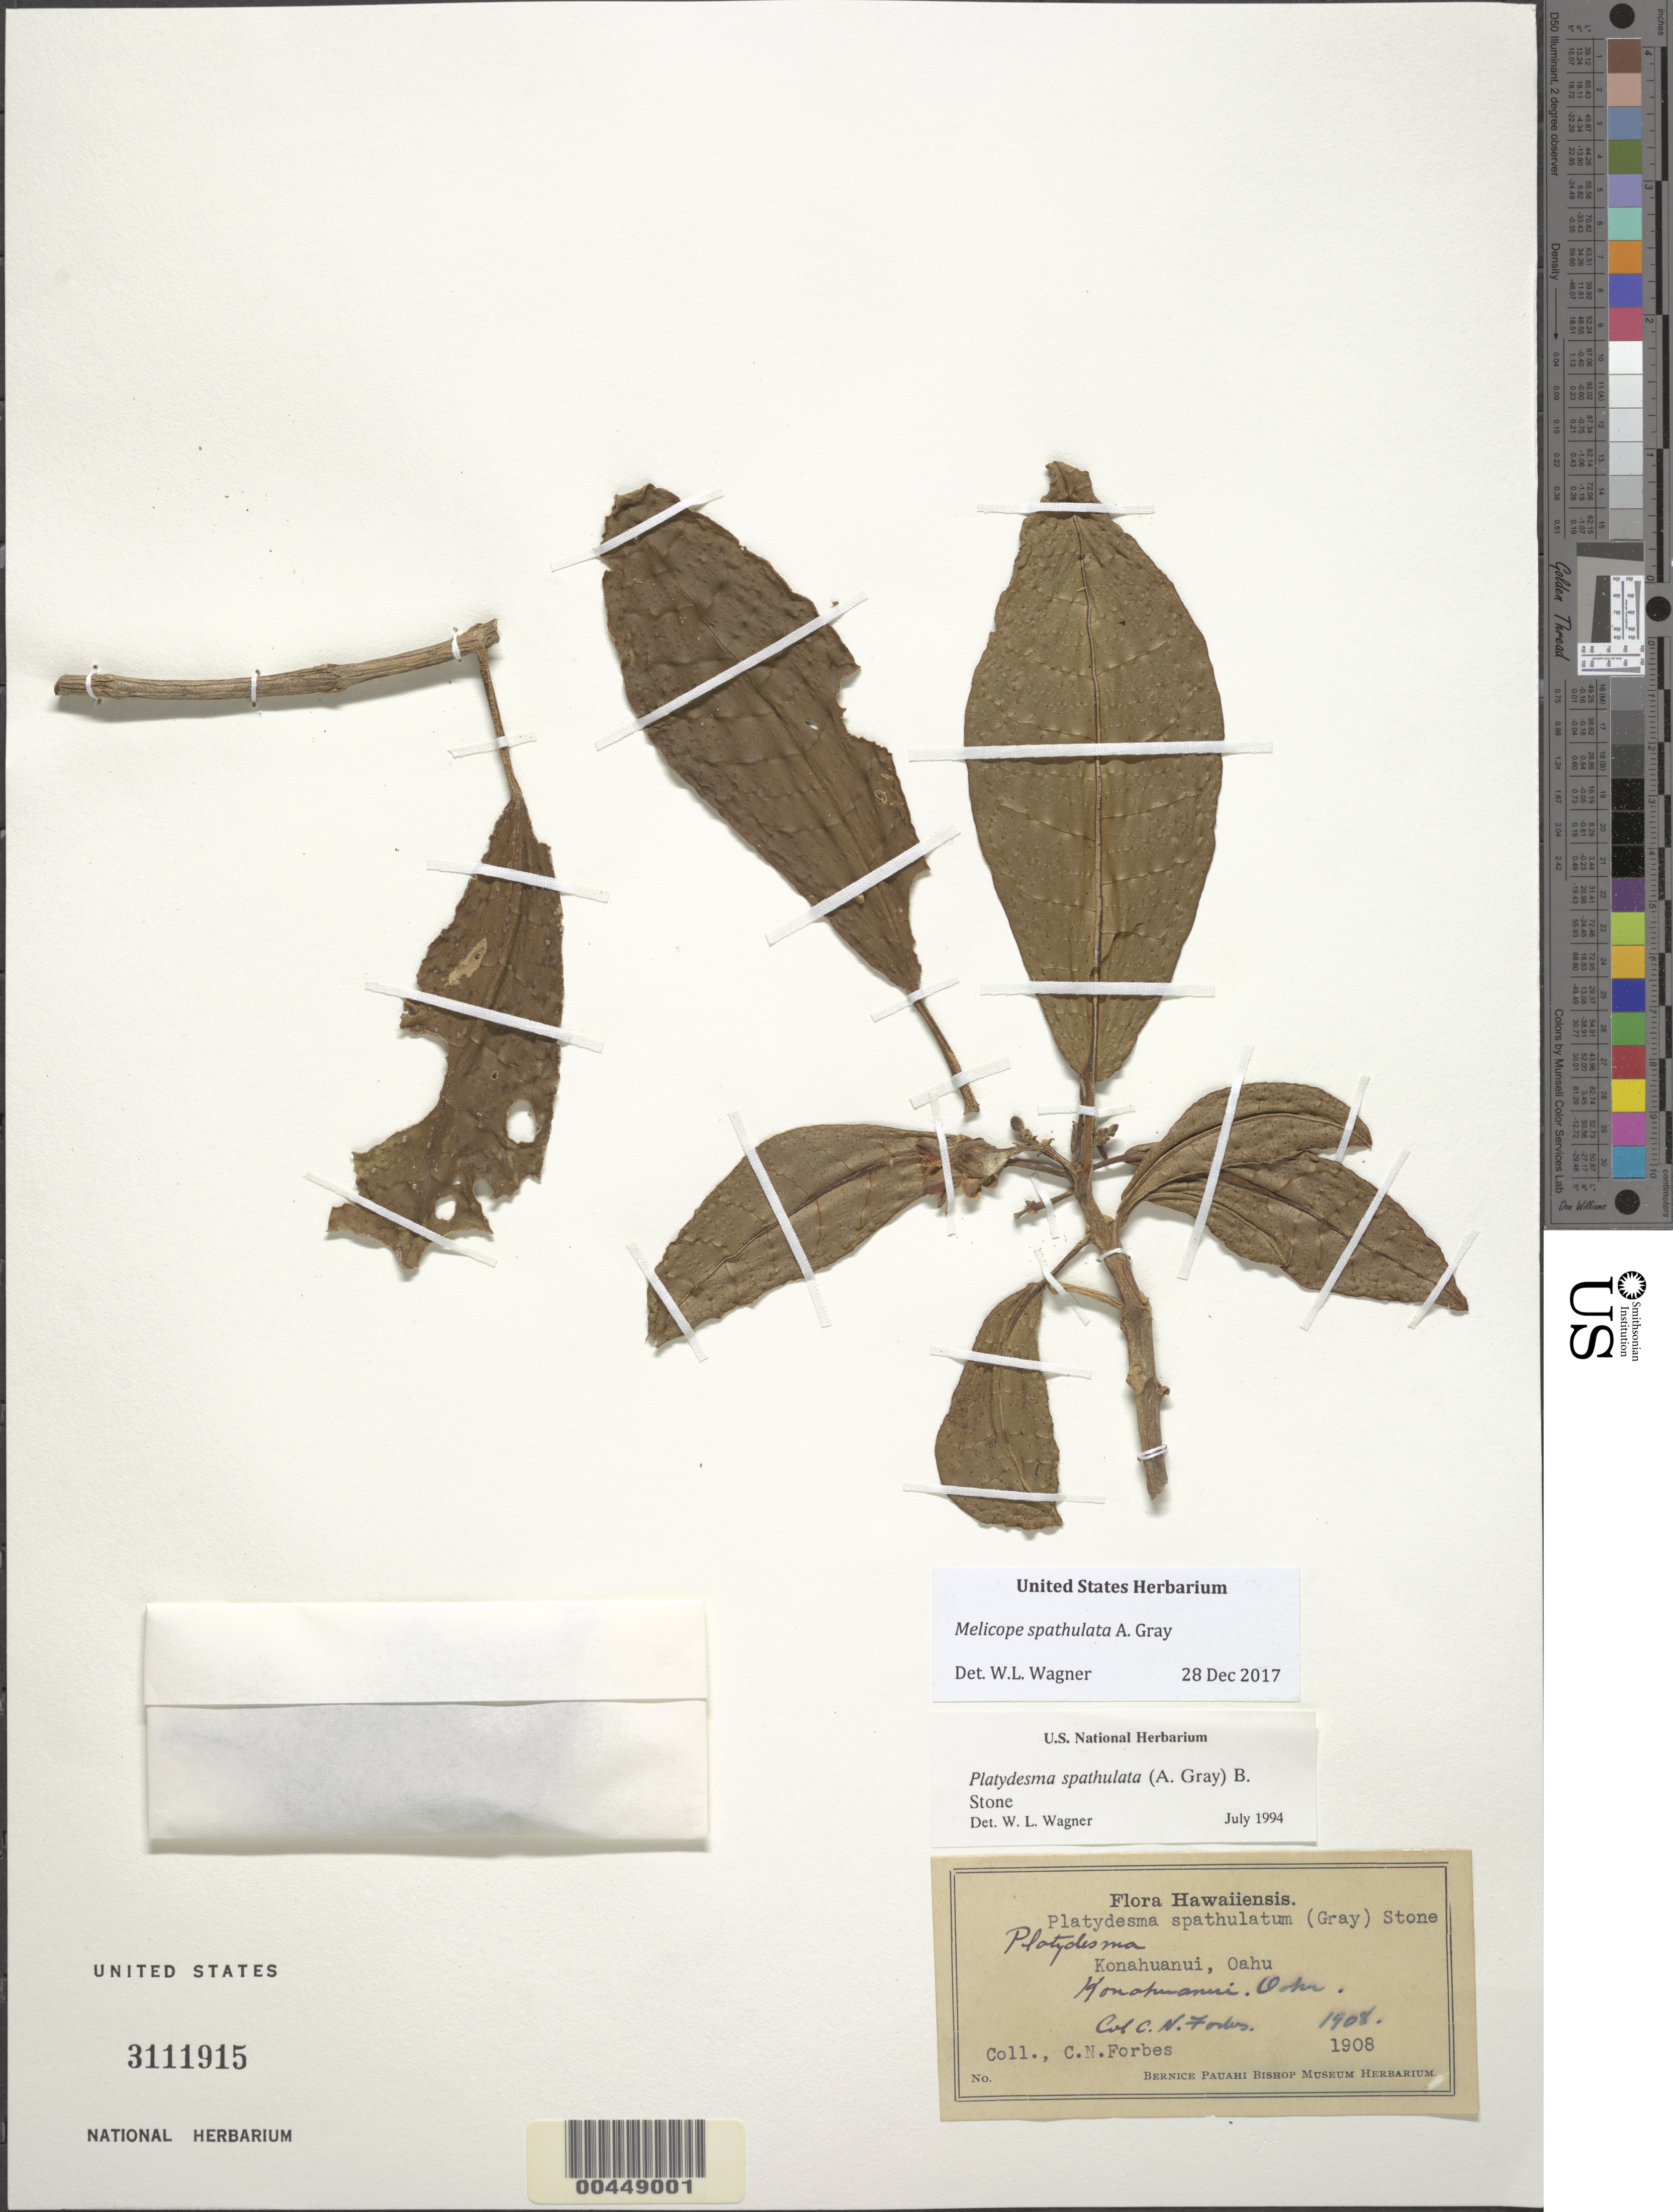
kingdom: Plantae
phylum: Tracheophyta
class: Magnoliopsida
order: Sapindales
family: Rutaceae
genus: Melicope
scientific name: Melicope spathulata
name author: A. Gray in Wilkes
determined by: Wagner, W. L., (BOT), Smithsonian Institution - National Museum of Natural History (UNITED STATES)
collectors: C. N. Forbes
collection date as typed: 1908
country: United States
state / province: Hawaii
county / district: Honolulu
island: Oahu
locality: Konahuanui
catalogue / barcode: US 3111915